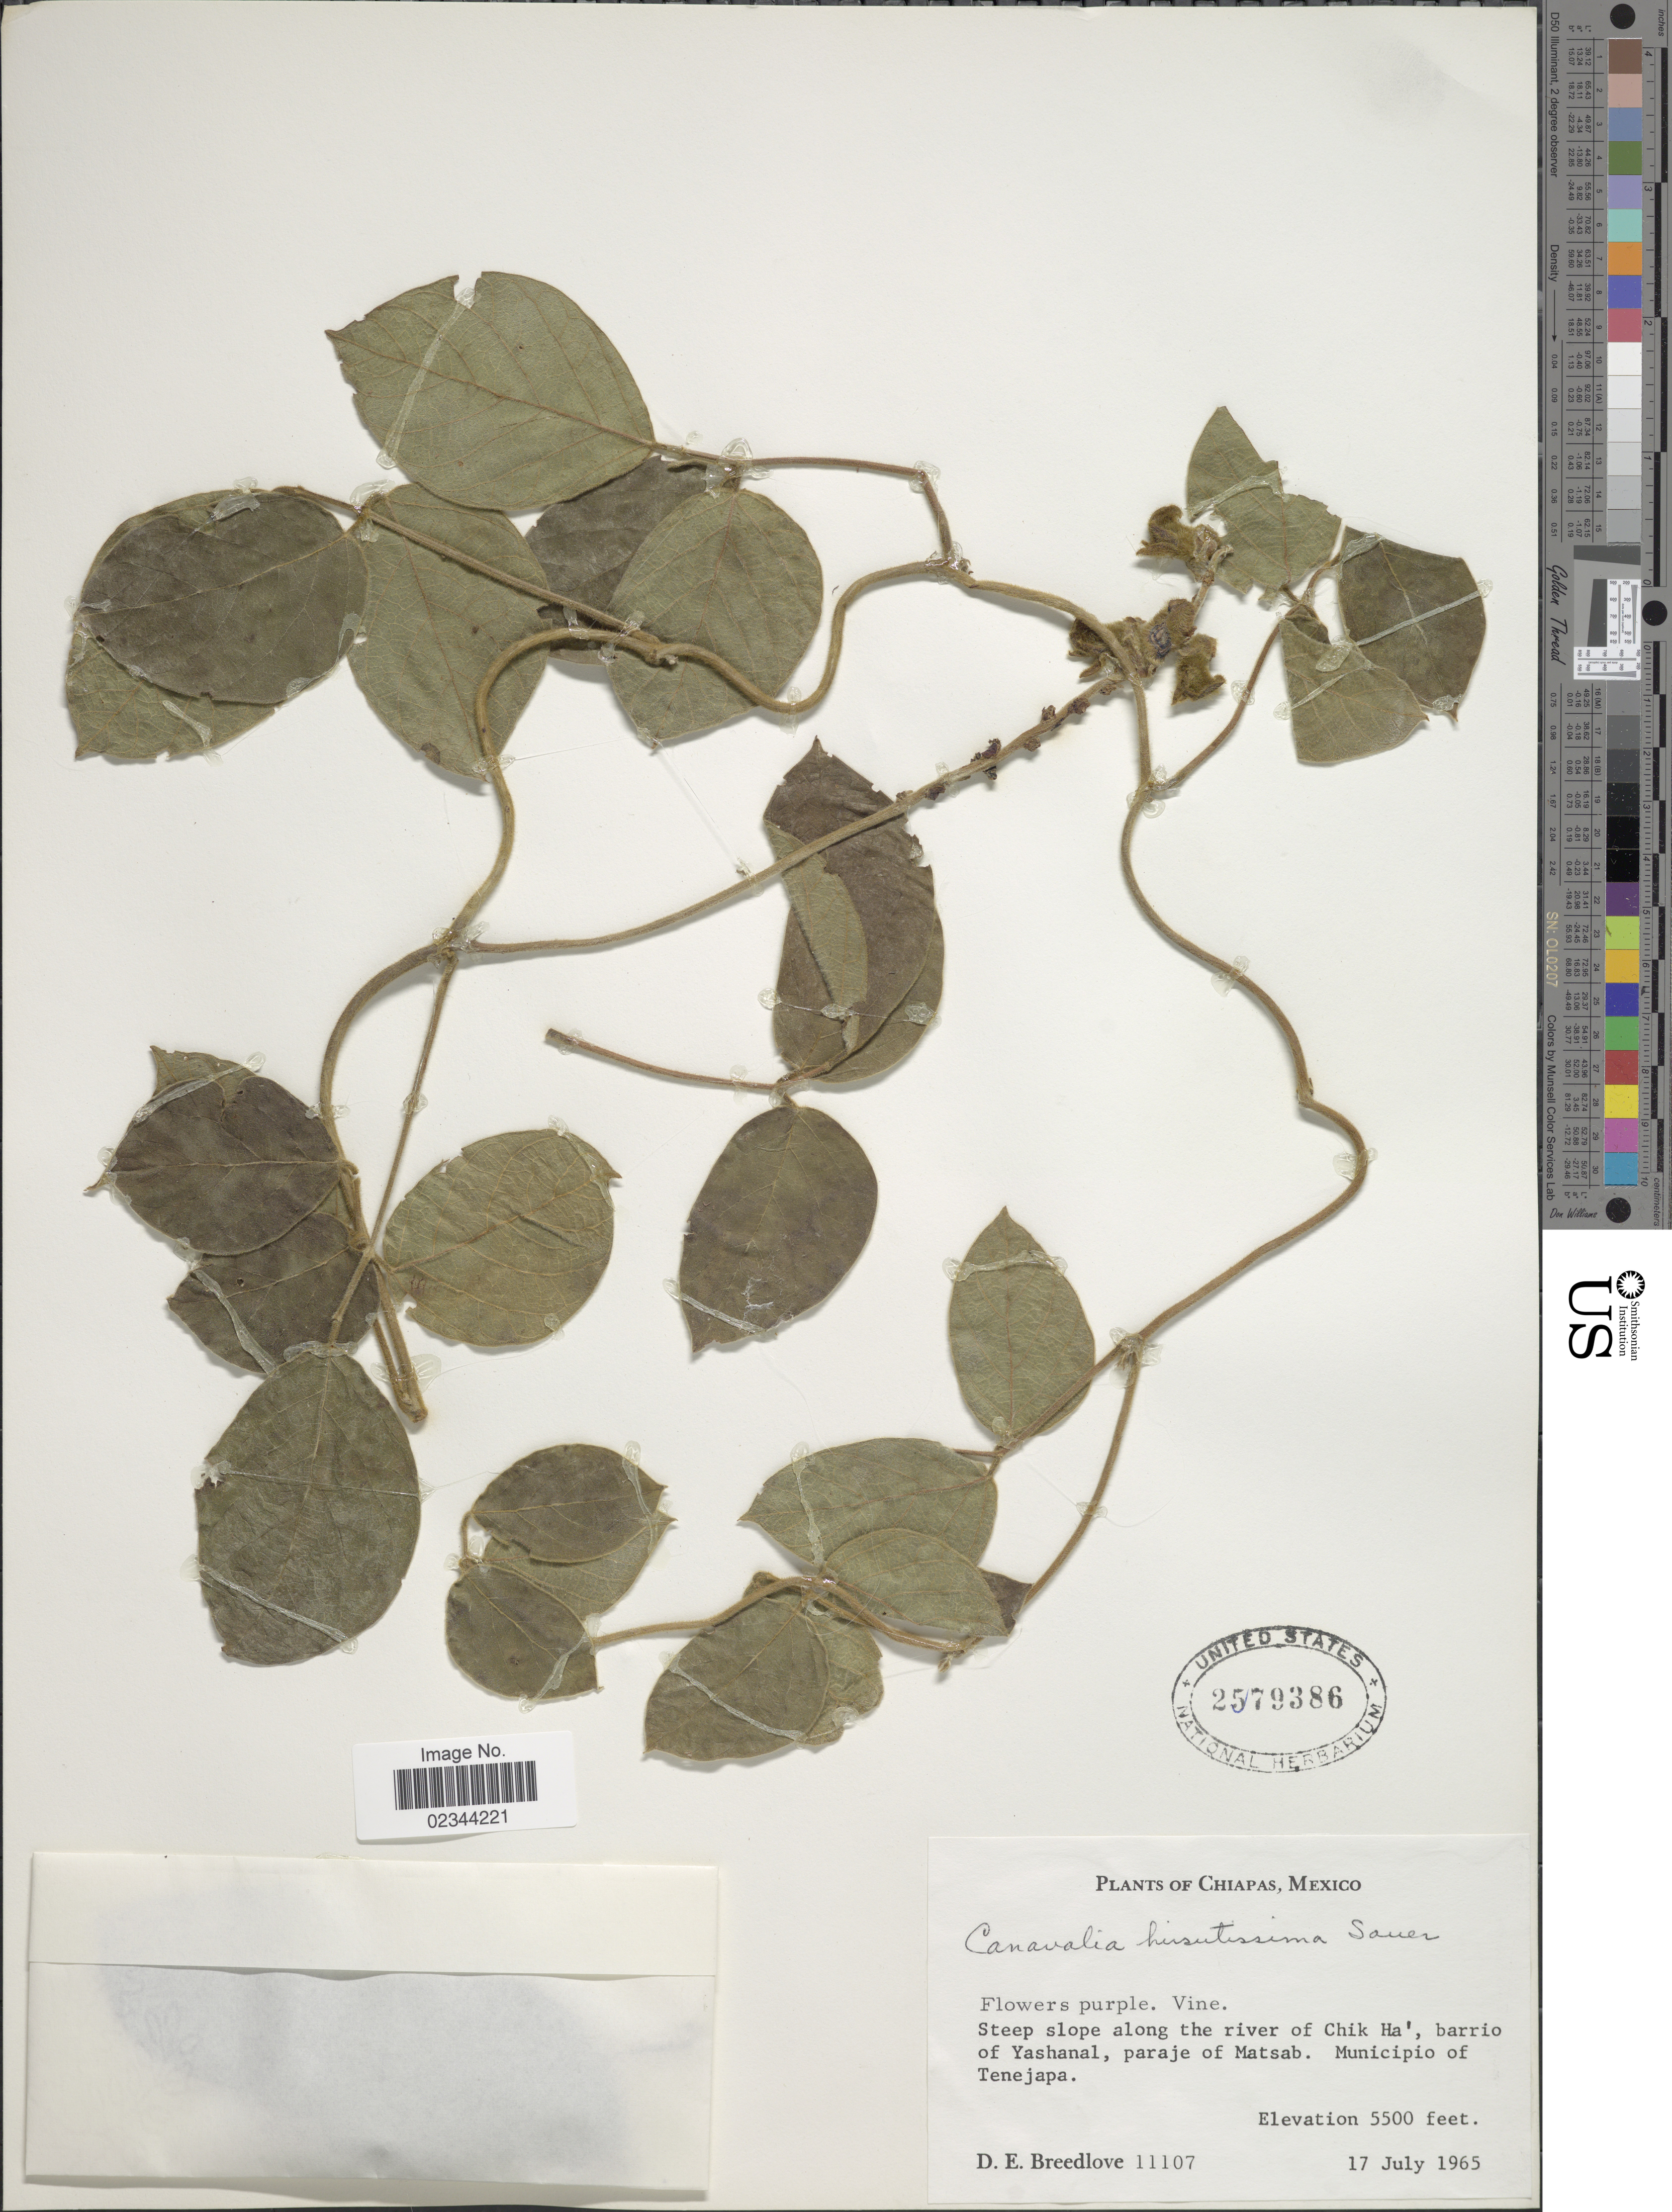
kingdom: Plantae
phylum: Tracheophyta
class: Magnoliopsida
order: Fabales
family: Fabaceae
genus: Canavalia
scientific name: Canavalia hirsutissima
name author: Sauer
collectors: D. E. Breedlove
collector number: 11107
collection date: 1965-07-17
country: Mexico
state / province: Chiapas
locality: Along the river of Chik Ha', barrio of Yashanal paraje of Matsab, Municipio of Tenejapa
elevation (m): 1676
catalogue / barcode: US 2579386